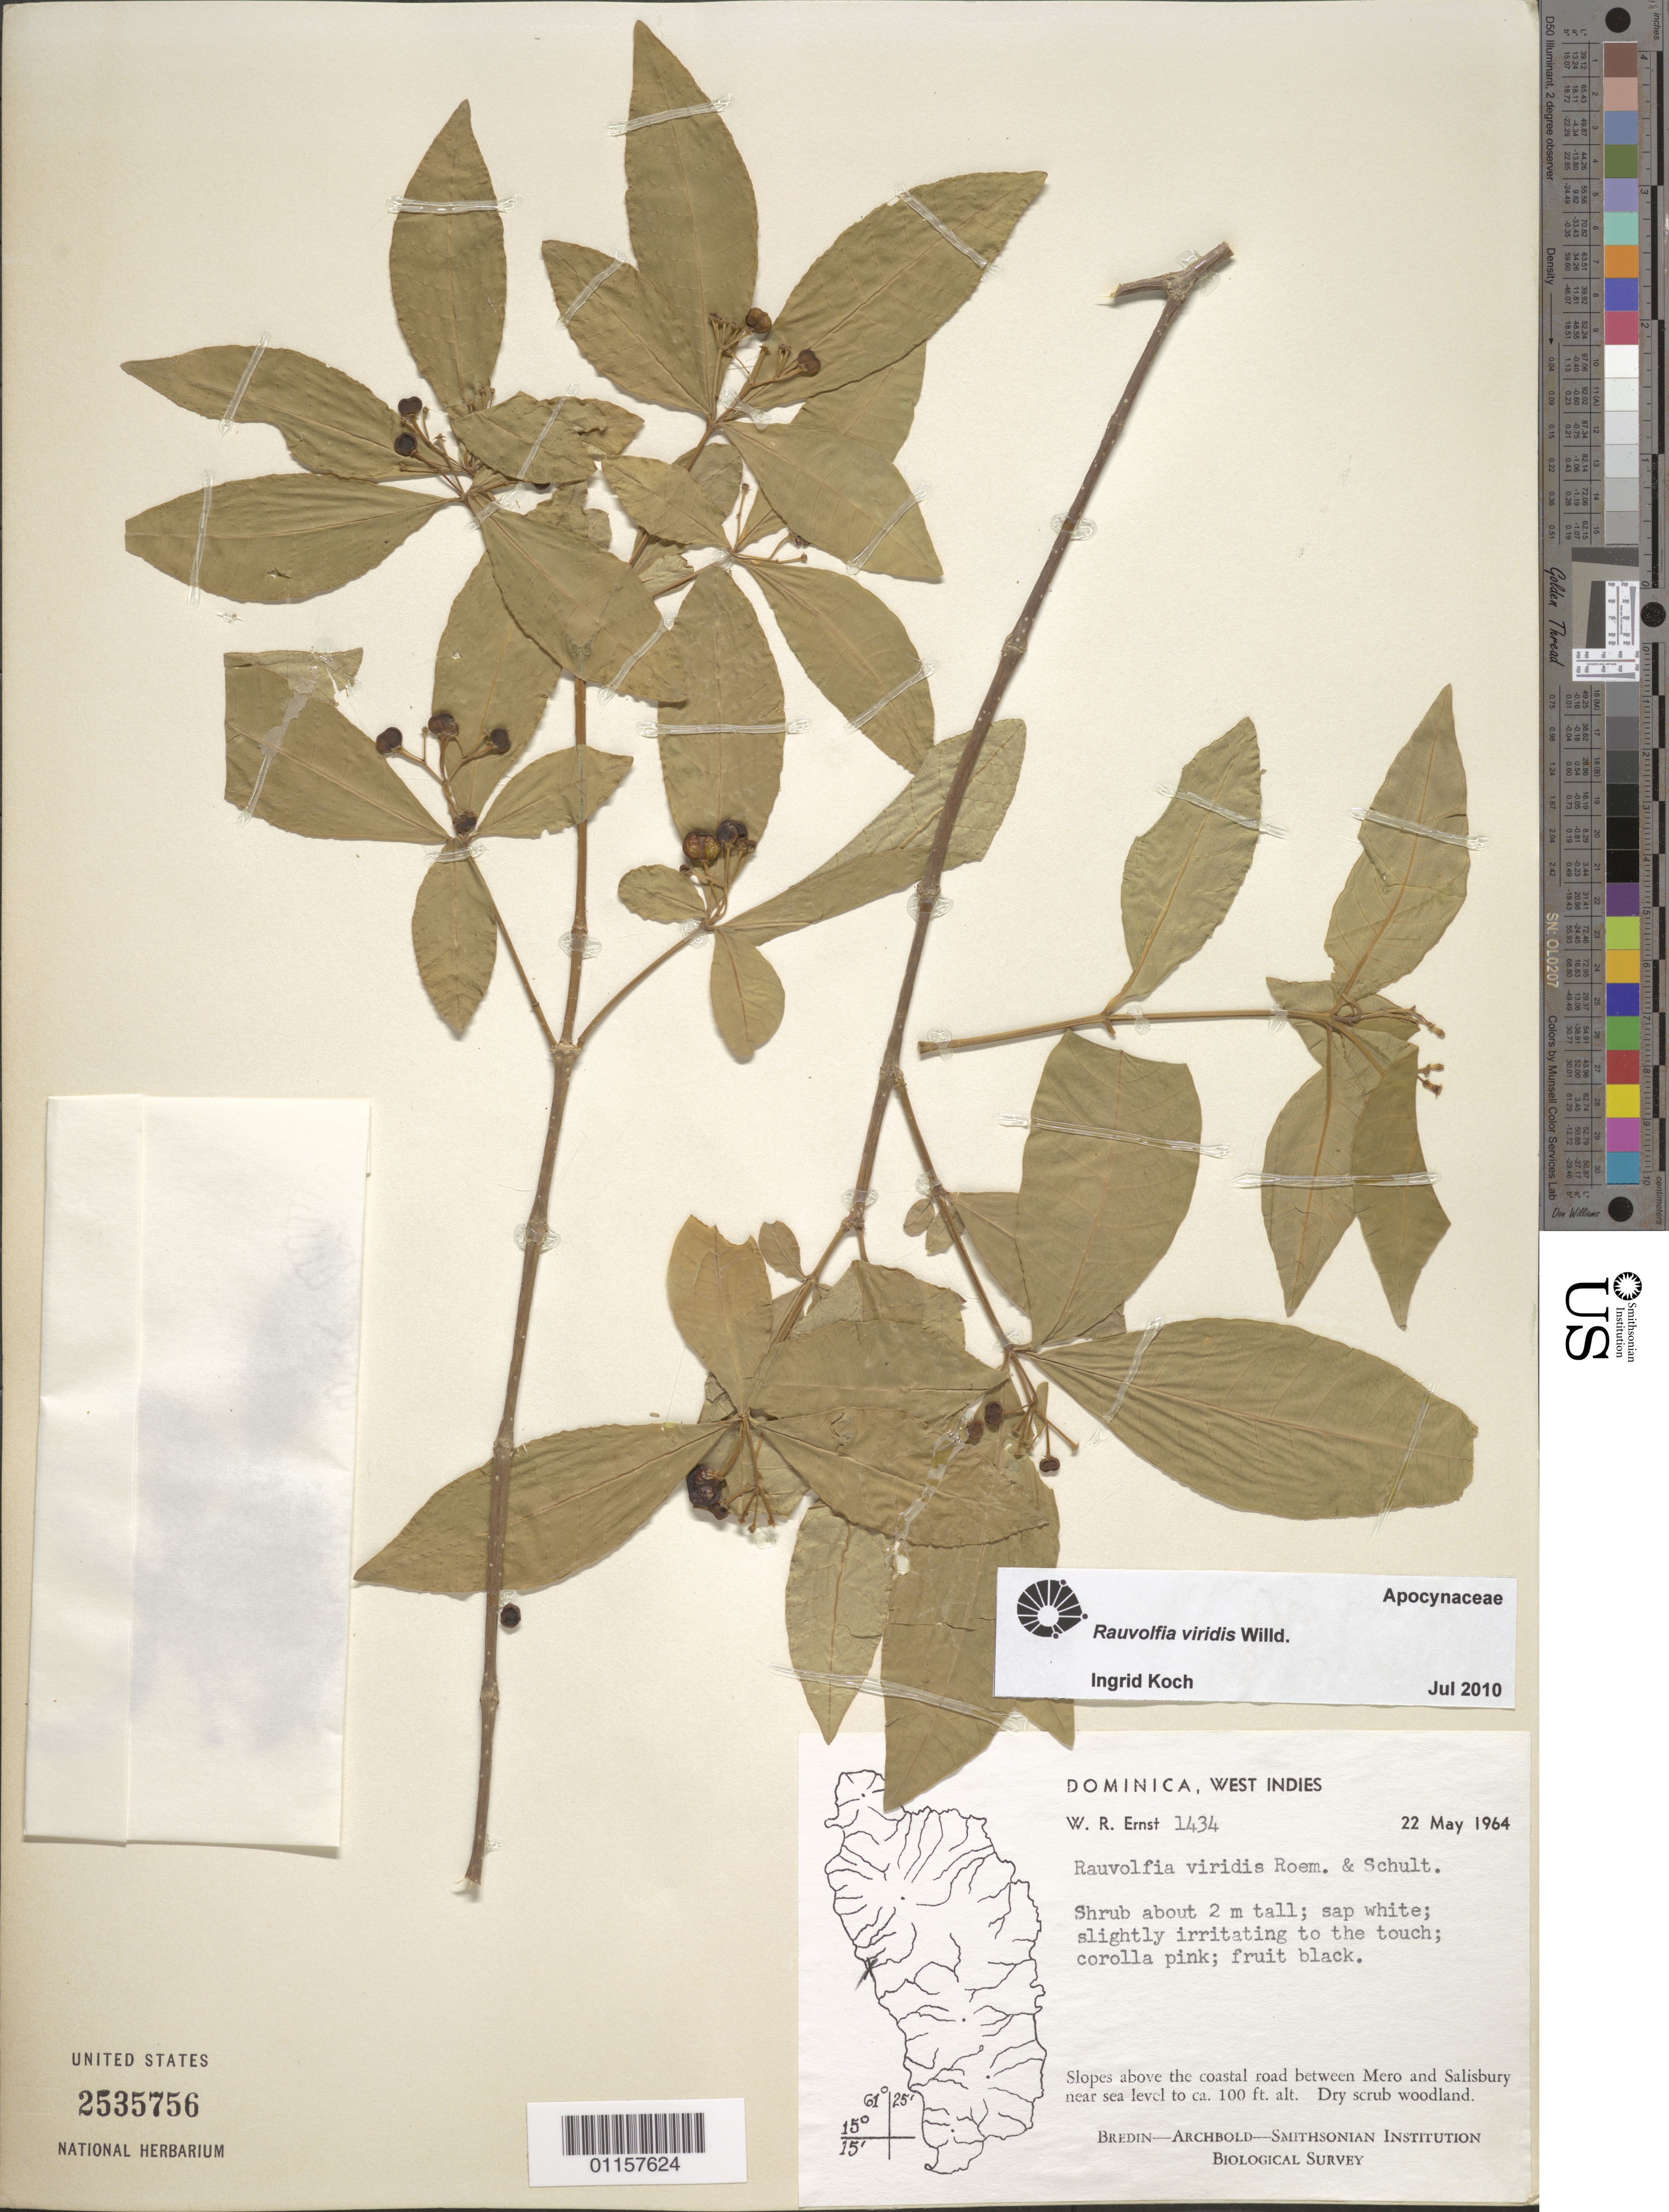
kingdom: Plantae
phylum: Tracheophyta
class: Magnoliopsida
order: Gentianales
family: Apocynaceae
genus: Rauvolfia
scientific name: Rauvolfia viridis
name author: Willd. ex Roem. & Schult.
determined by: Koch, I.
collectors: W. R. Ernst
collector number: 1434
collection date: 1964-05-22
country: Dominica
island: Dominica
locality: Mero to Salisbury.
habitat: Slopes above the coastal road. Dry scrub woodland.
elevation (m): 0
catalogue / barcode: US 2535756